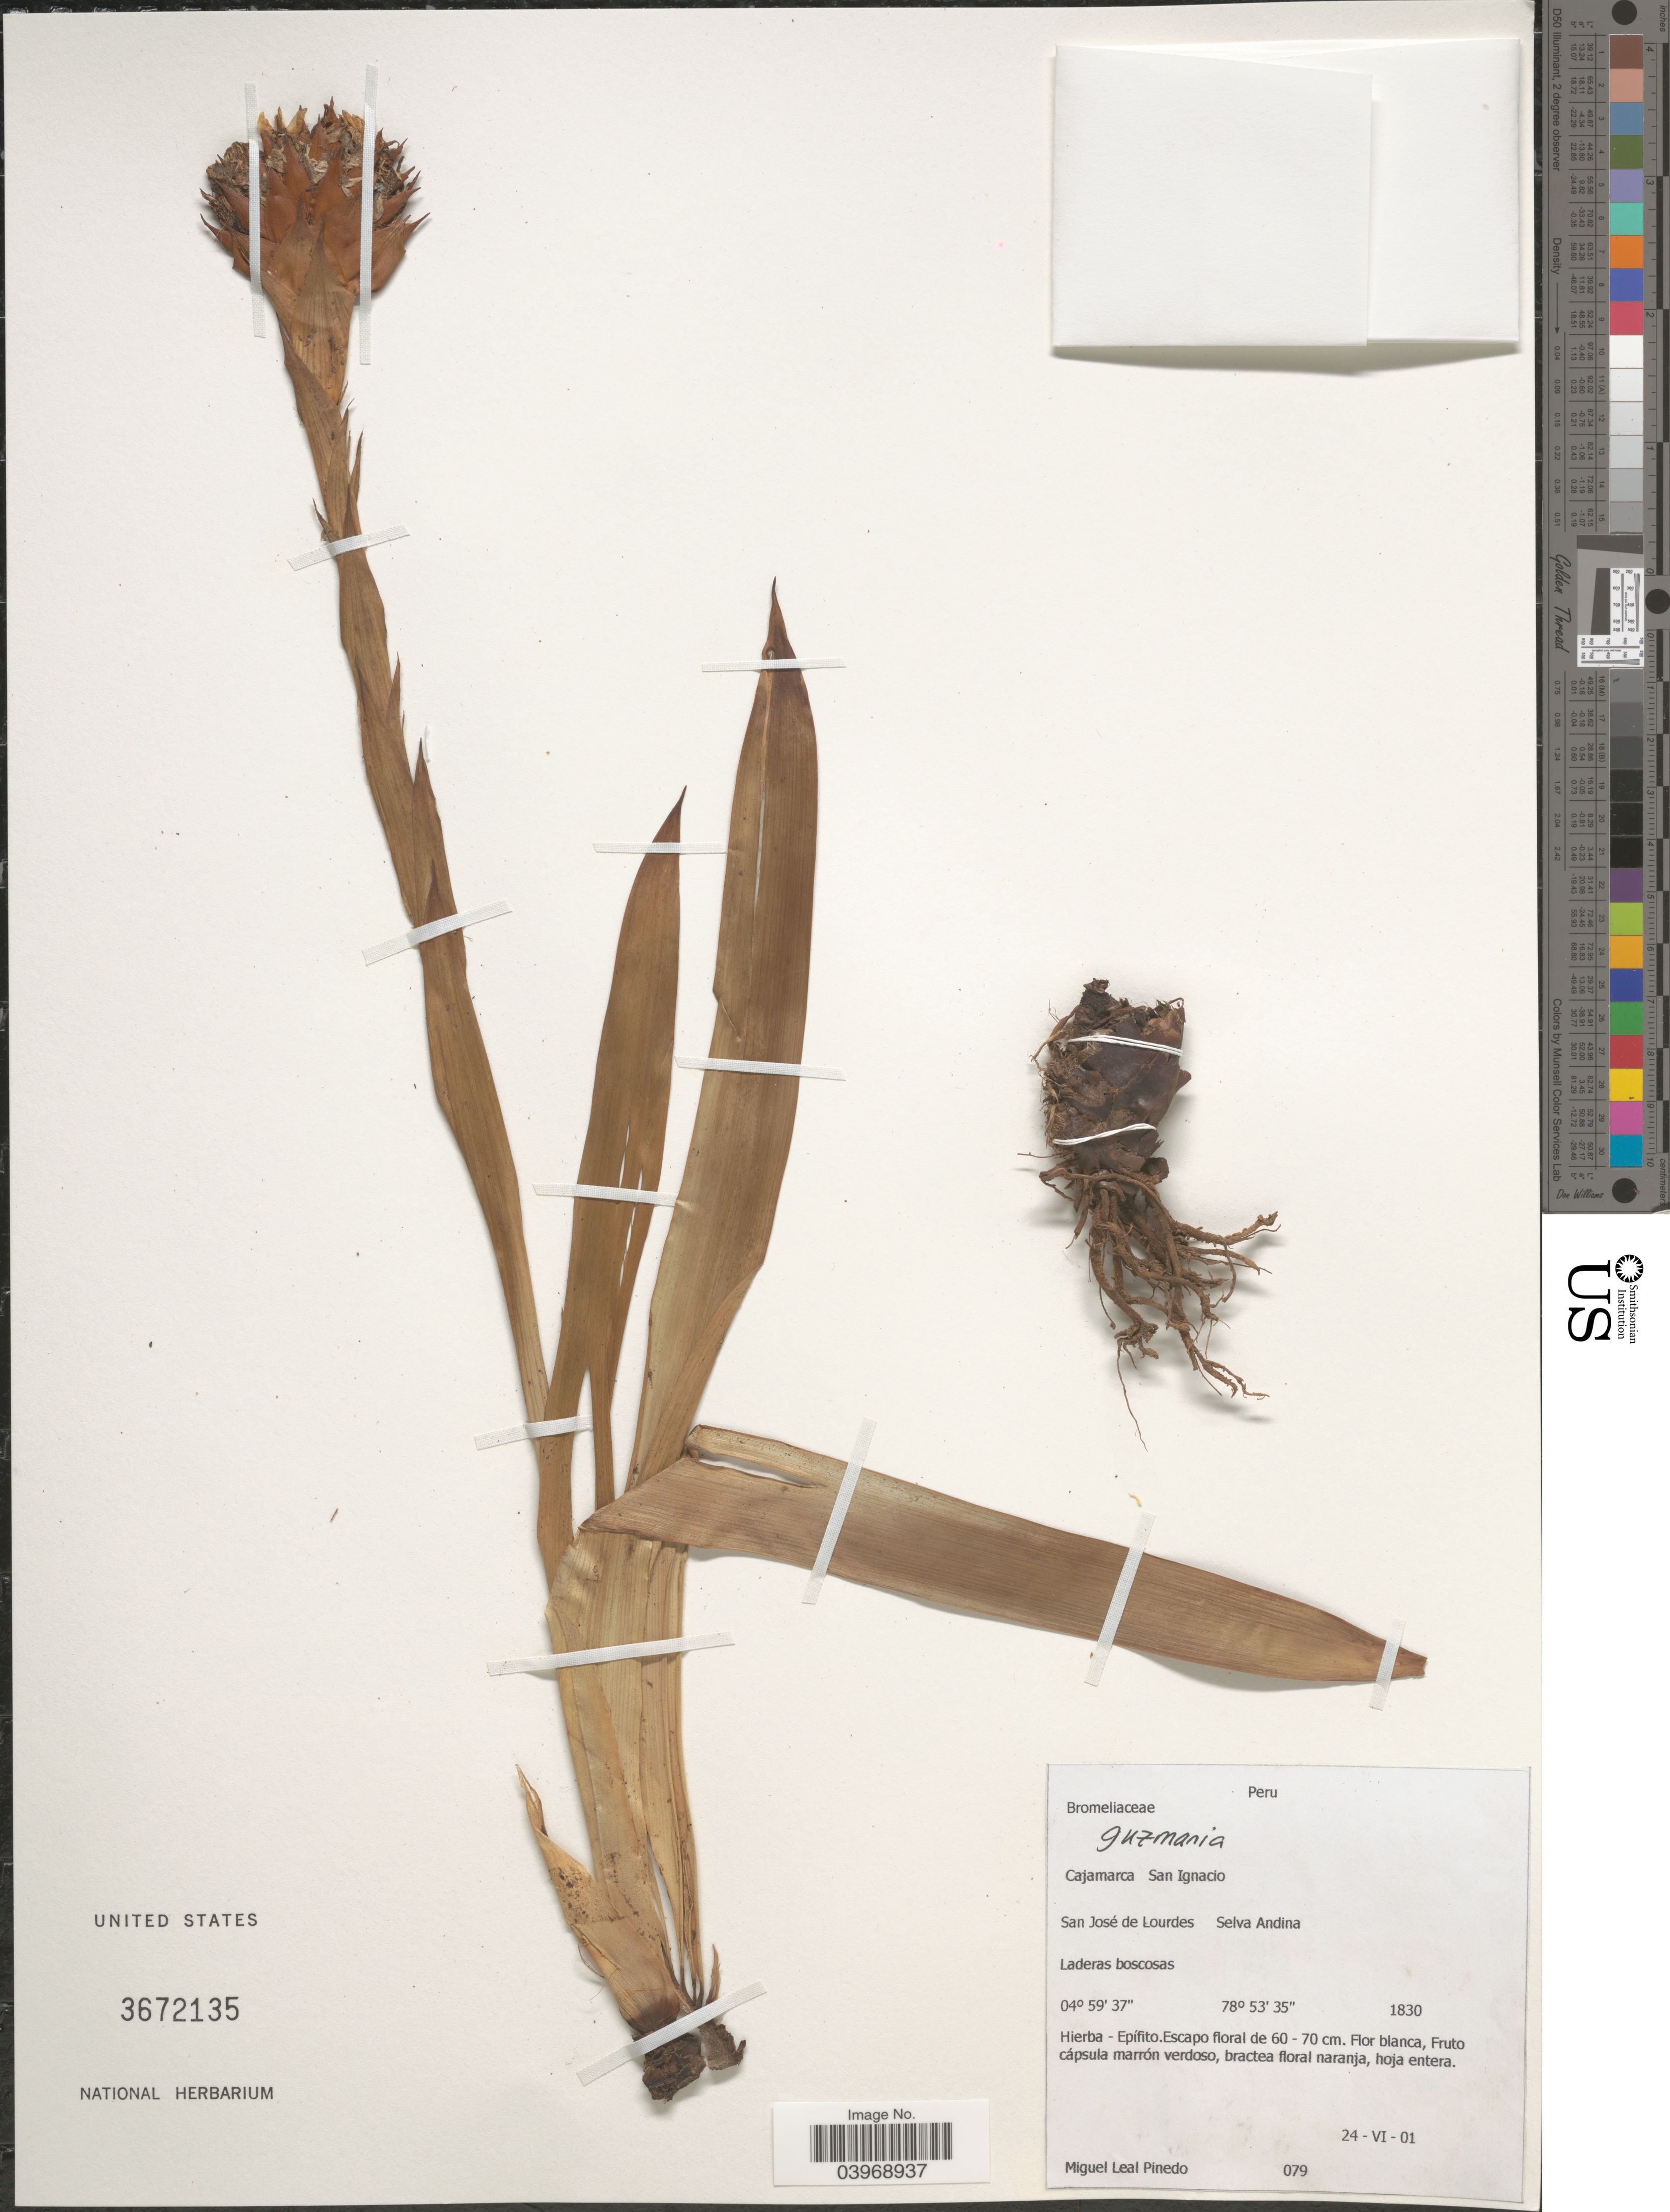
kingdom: Plantae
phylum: Tracheophyta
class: Liliopsida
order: Poales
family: Bromeliaceae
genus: Guzmania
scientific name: Guzmania sp.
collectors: M. E. Leal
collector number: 079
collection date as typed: Transcribed d/m/y: 24/6/1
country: Peru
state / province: Cajamarca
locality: San Ignacio. San José de Lourdes Selva Andina.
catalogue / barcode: US 3672135